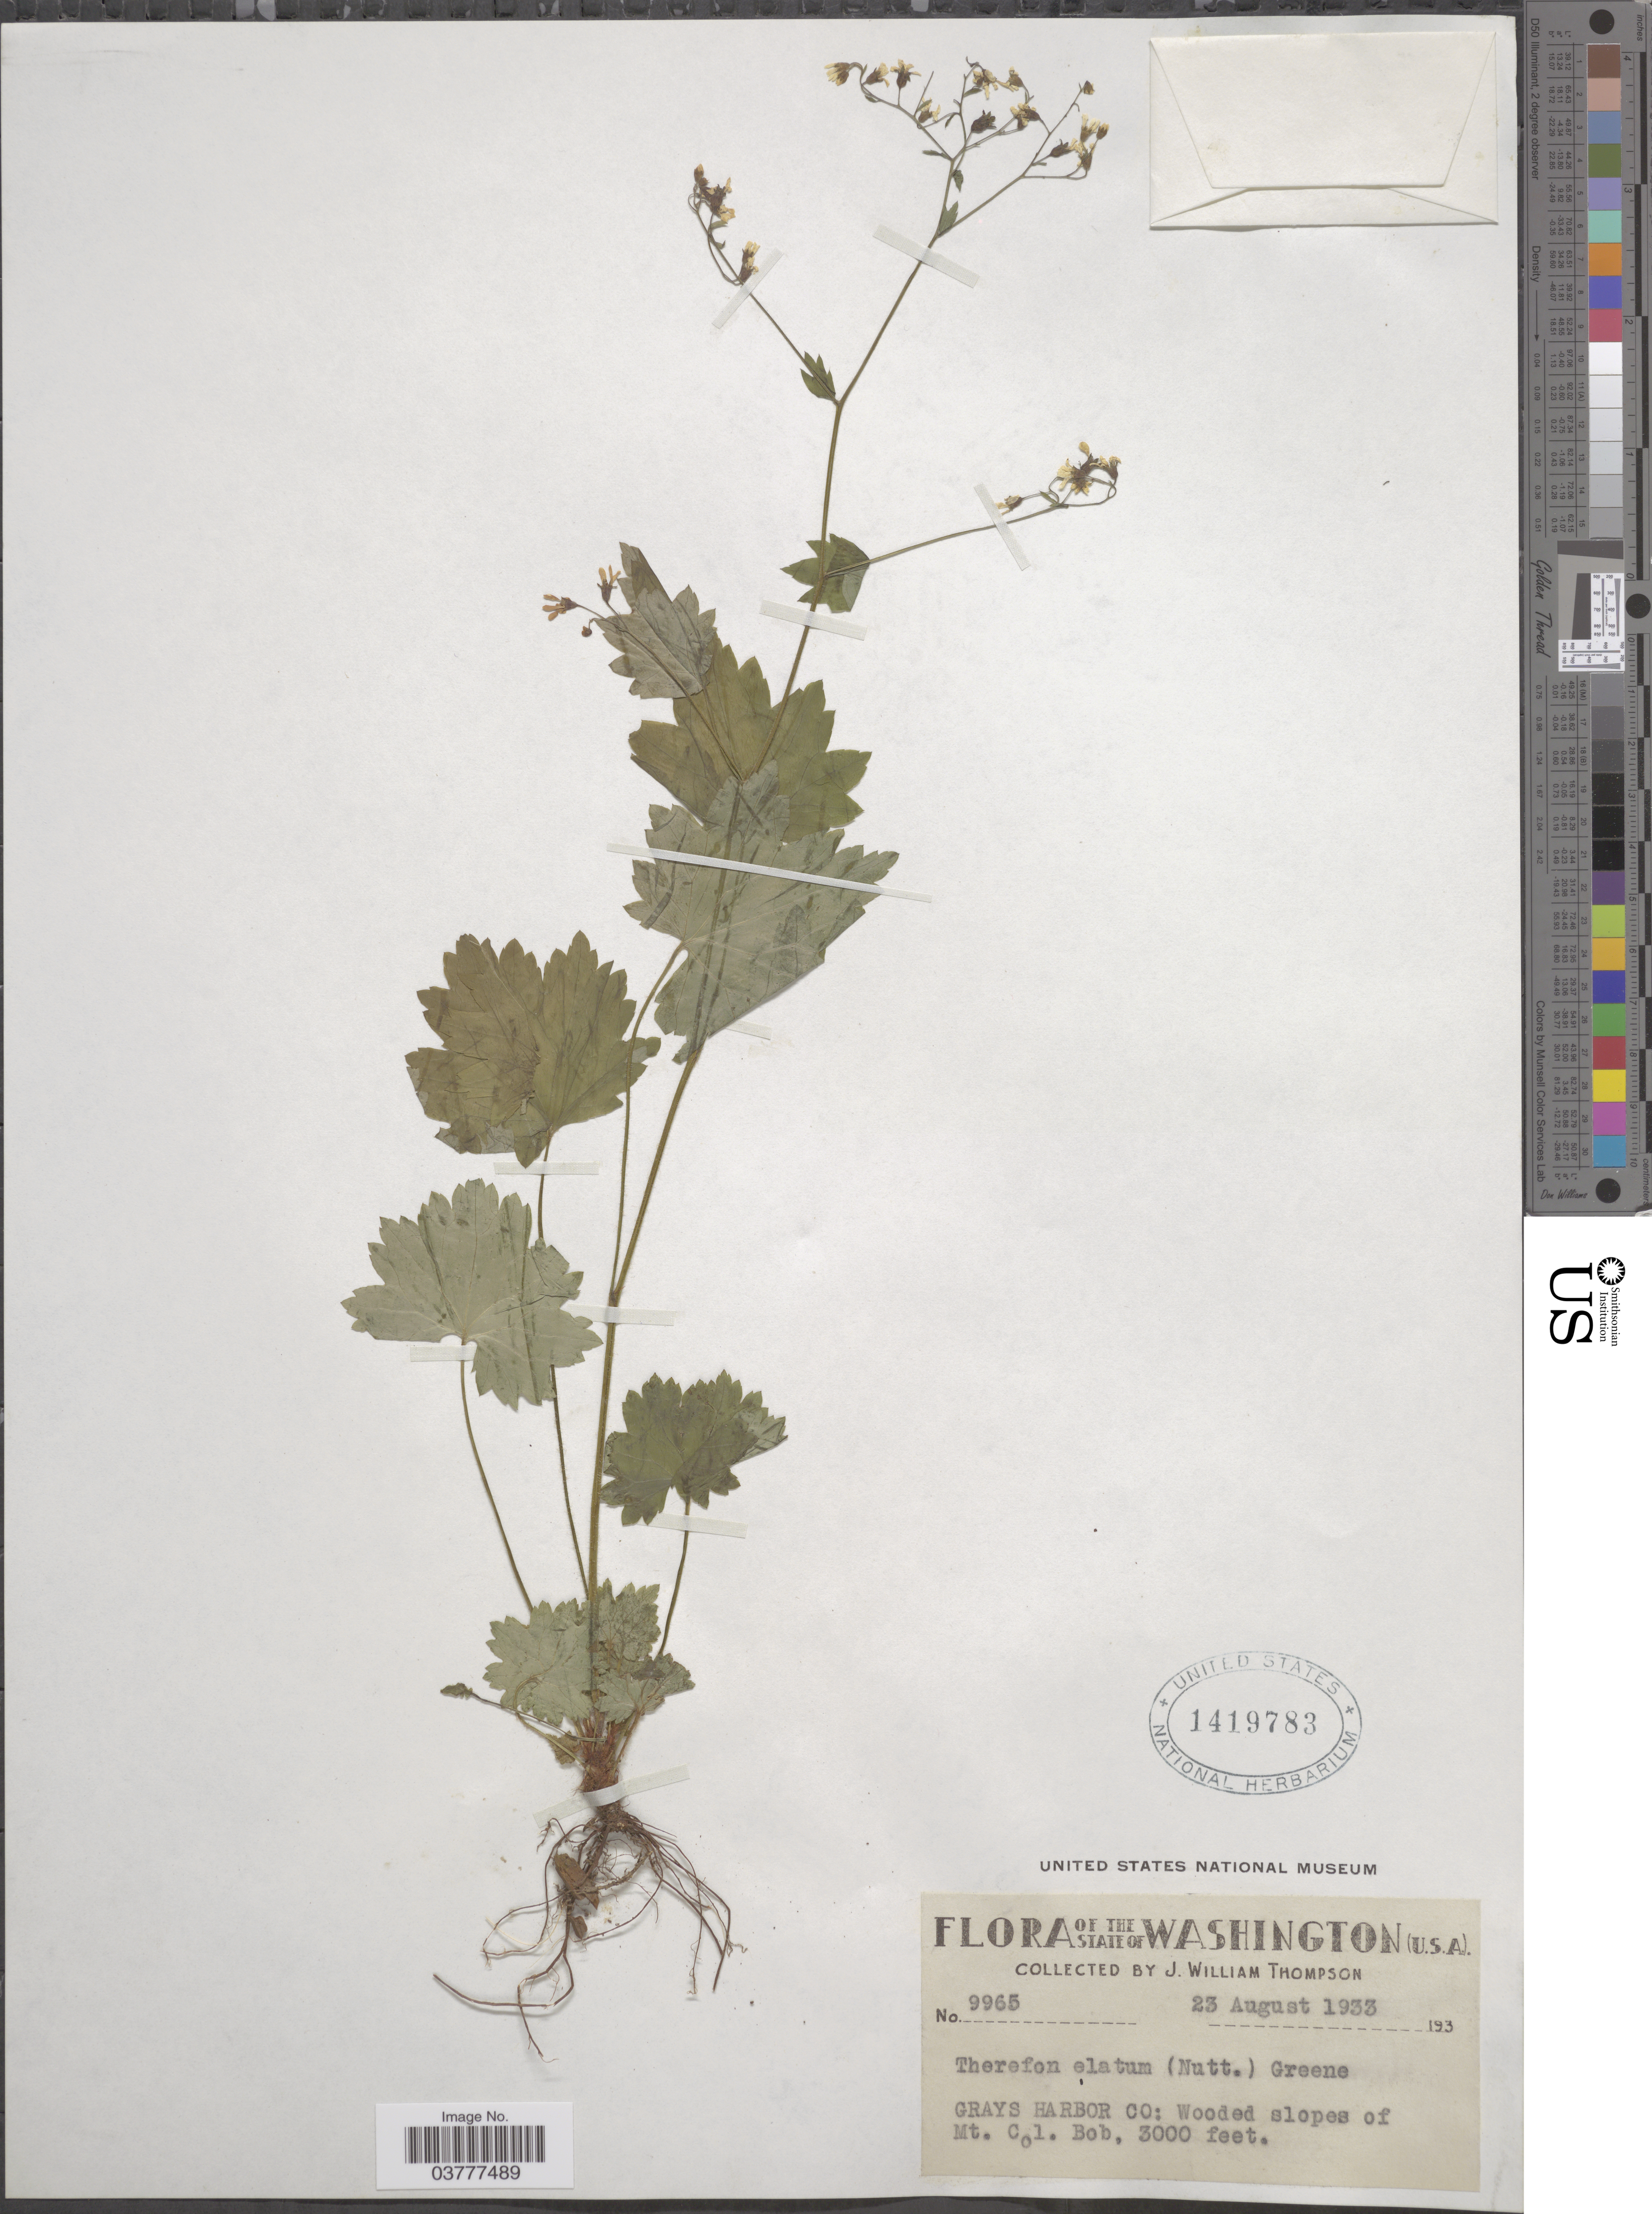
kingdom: Plantae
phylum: Tracheophyta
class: Magnoliopsida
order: Saxifragales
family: Saxifragaceae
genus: Boykinia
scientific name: Boykinia elata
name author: Greene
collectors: J. W. Thompson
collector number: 9965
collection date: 1933-08-23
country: United States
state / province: Washington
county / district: Grays Harbor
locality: Grays Harbor Co: Wooded slopes of Mt. Col. Bob.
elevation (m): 914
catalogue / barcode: US 1419783